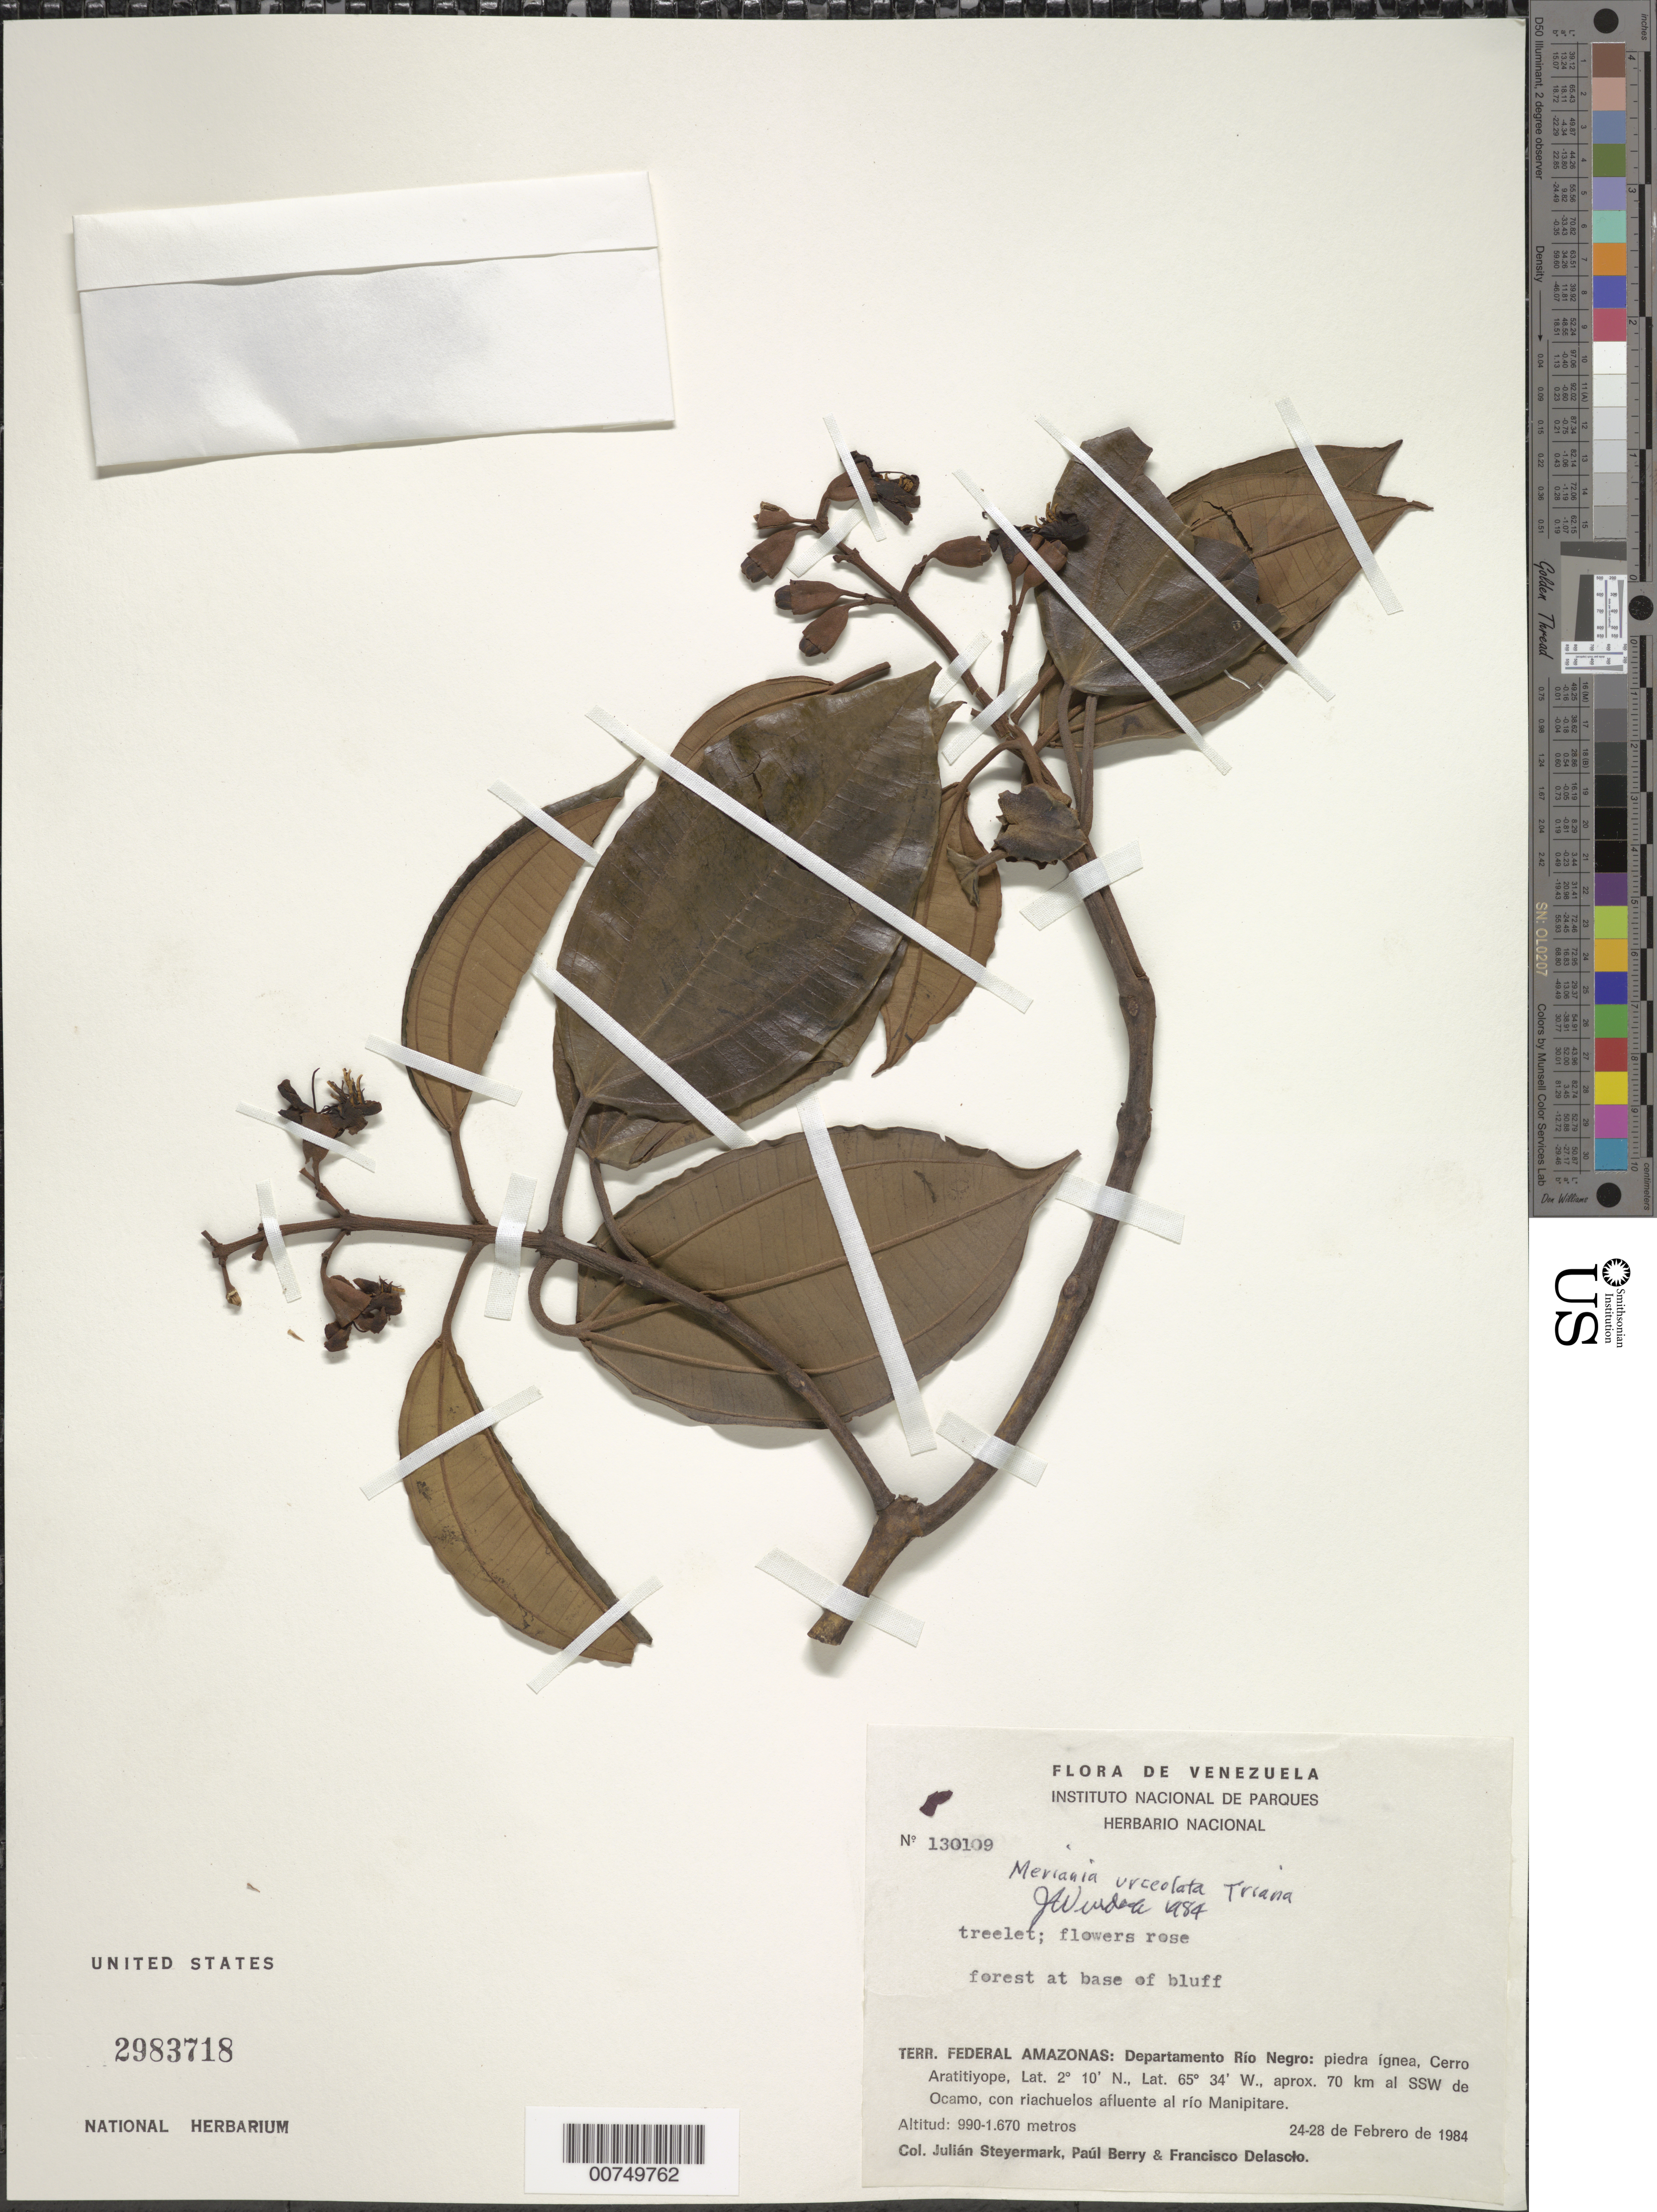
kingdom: Plantae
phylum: Tracheophyta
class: Magnoliopsida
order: Myrtales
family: Melastomataceae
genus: Meriania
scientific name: Meriania urceolata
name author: Triana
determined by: Wurdack, John J., (US), US (UNITED STATES)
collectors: J. Steyermark, P. Berry & F. Delascio C.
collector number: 130109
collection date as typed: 24-Feb-84 to 28-Feb-84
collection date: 1984-02-24/1984-02-28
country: Venezuela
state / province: Amazonas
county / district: Río Negro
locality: Cerro Aratitiyope, approx. 70 km SSW of Ocamo, con riachuelos afluente al Río Manipitare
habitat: Forest at base of bluff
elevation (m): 990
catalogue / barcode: US 2983718